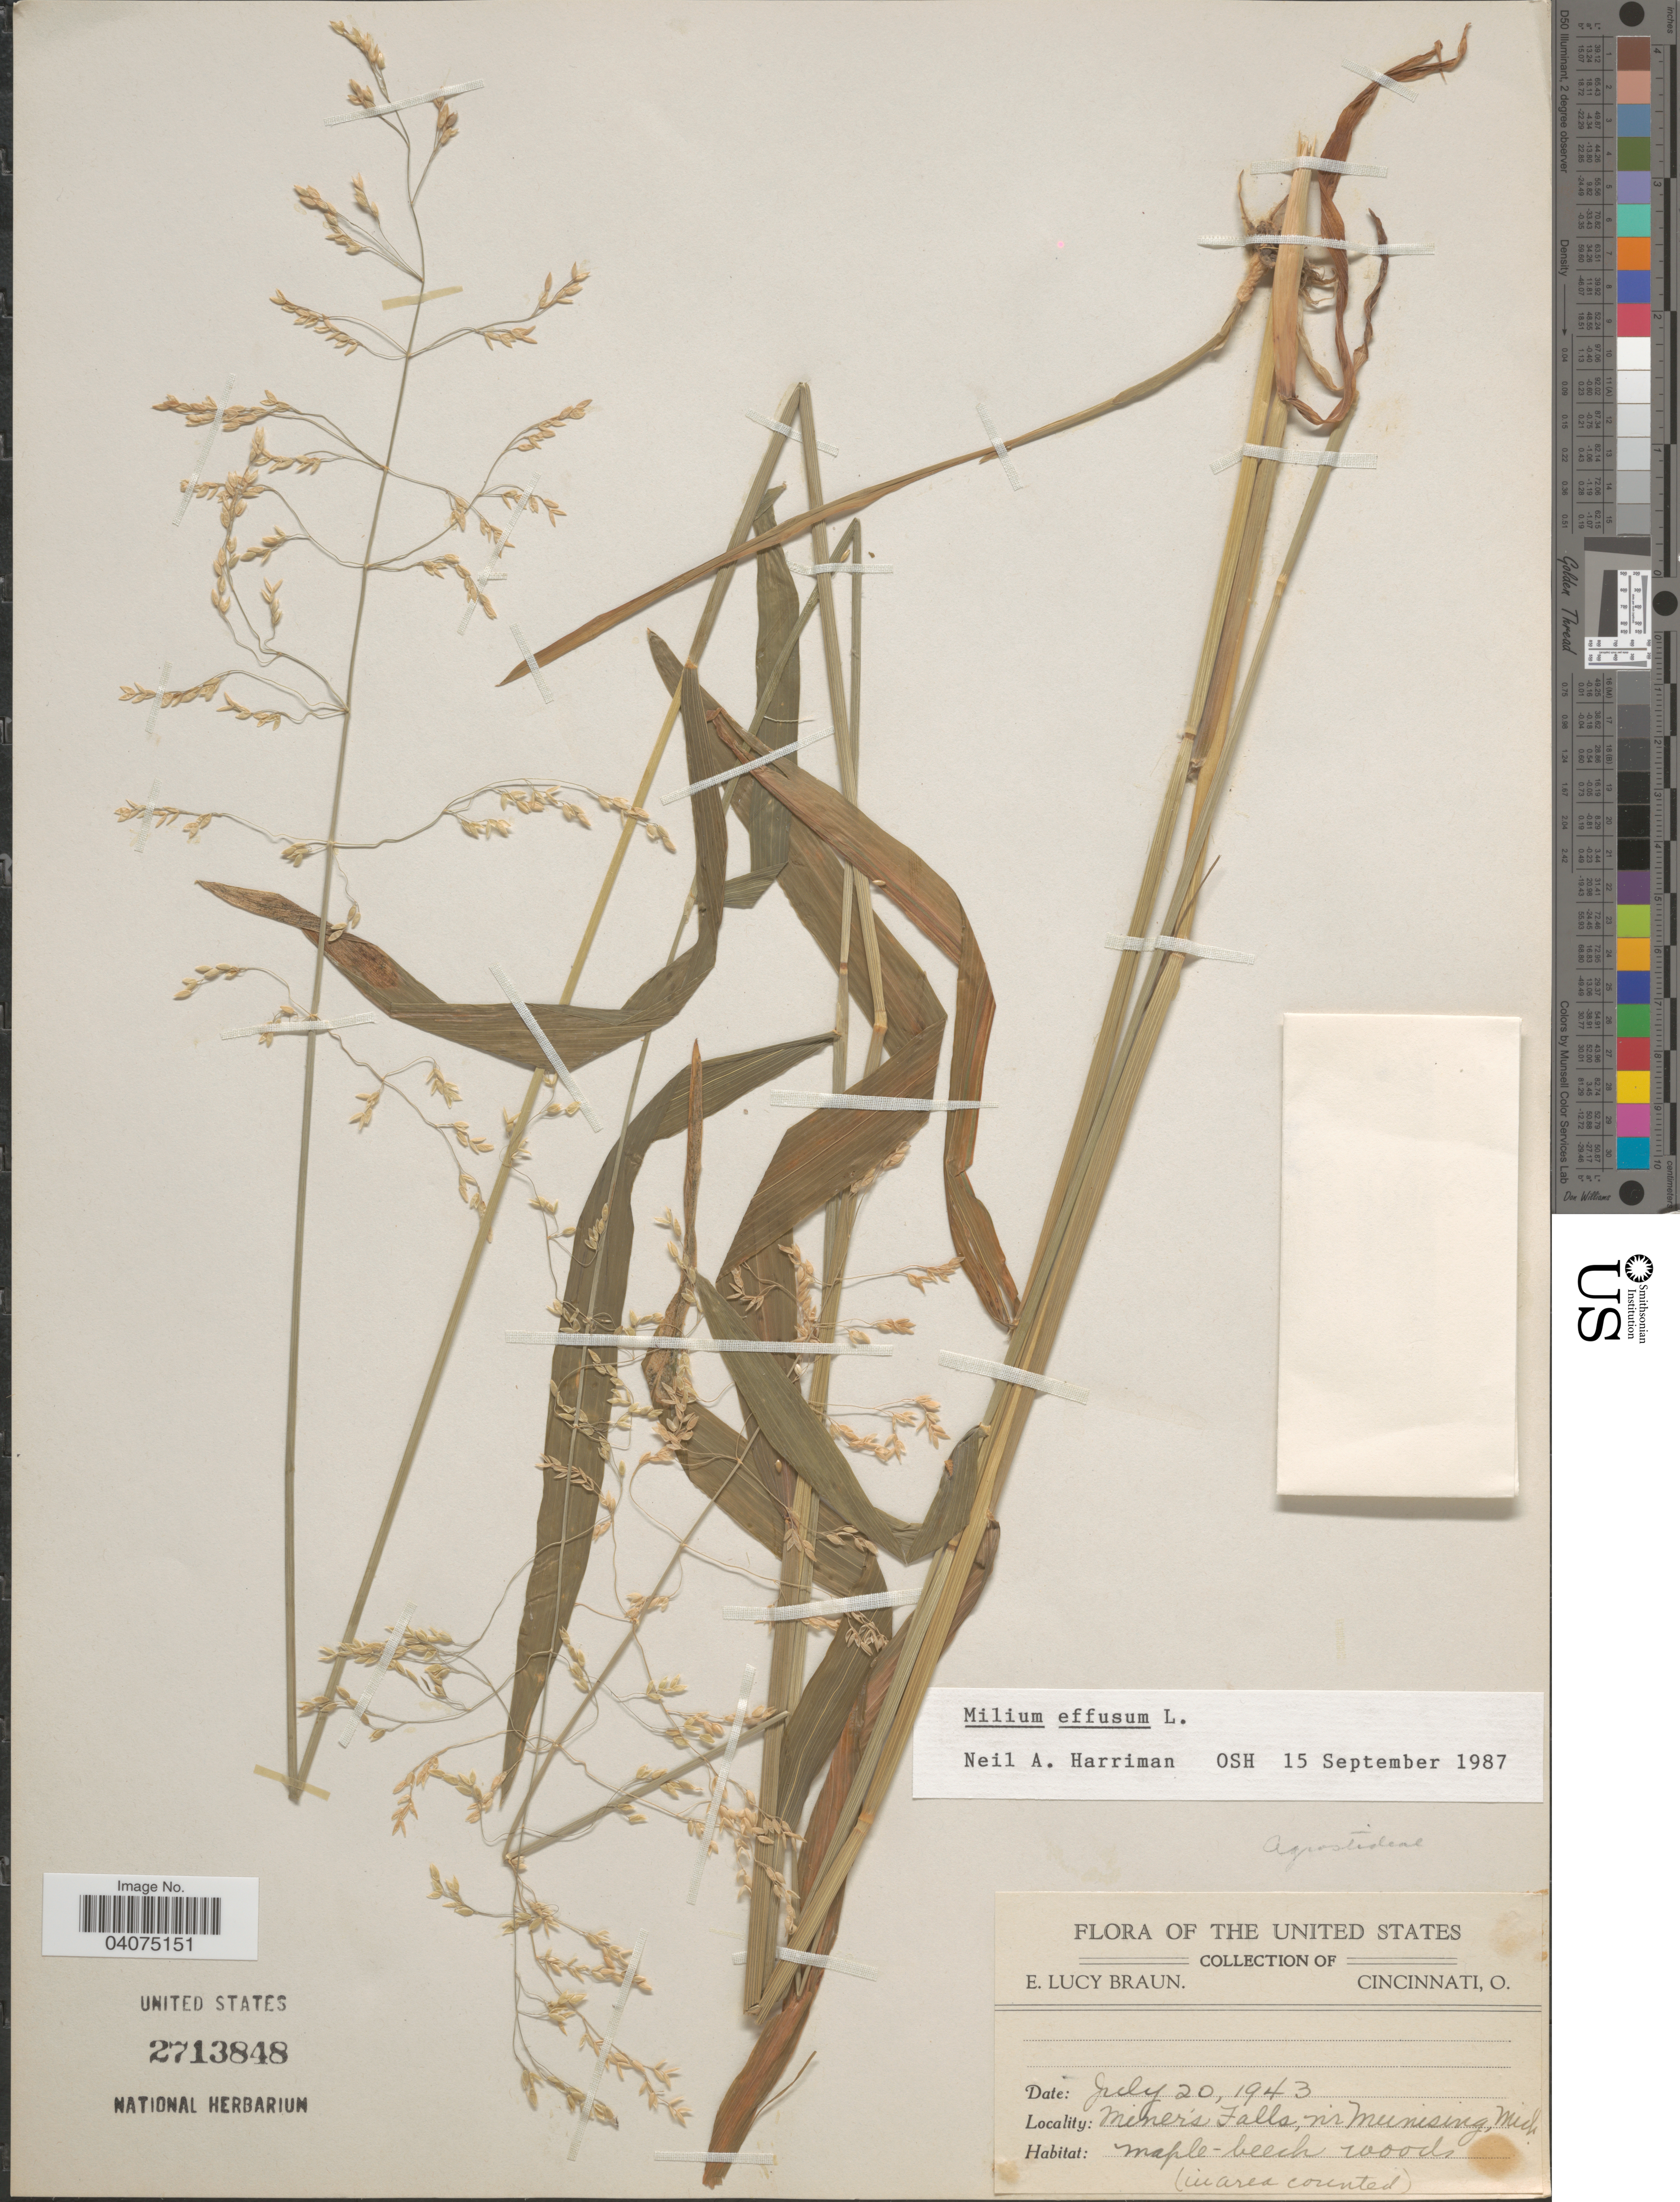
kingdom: Plantae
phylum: Tracheophyta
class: Liliopsida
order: Poales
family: Poaceae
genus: Milium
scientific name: Milium effusum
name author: L.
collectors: E. L. Braun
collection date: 1943-07-20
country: United States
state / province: Michigan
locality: Miner's Falls, nr Munising.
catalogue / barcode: US 2713848